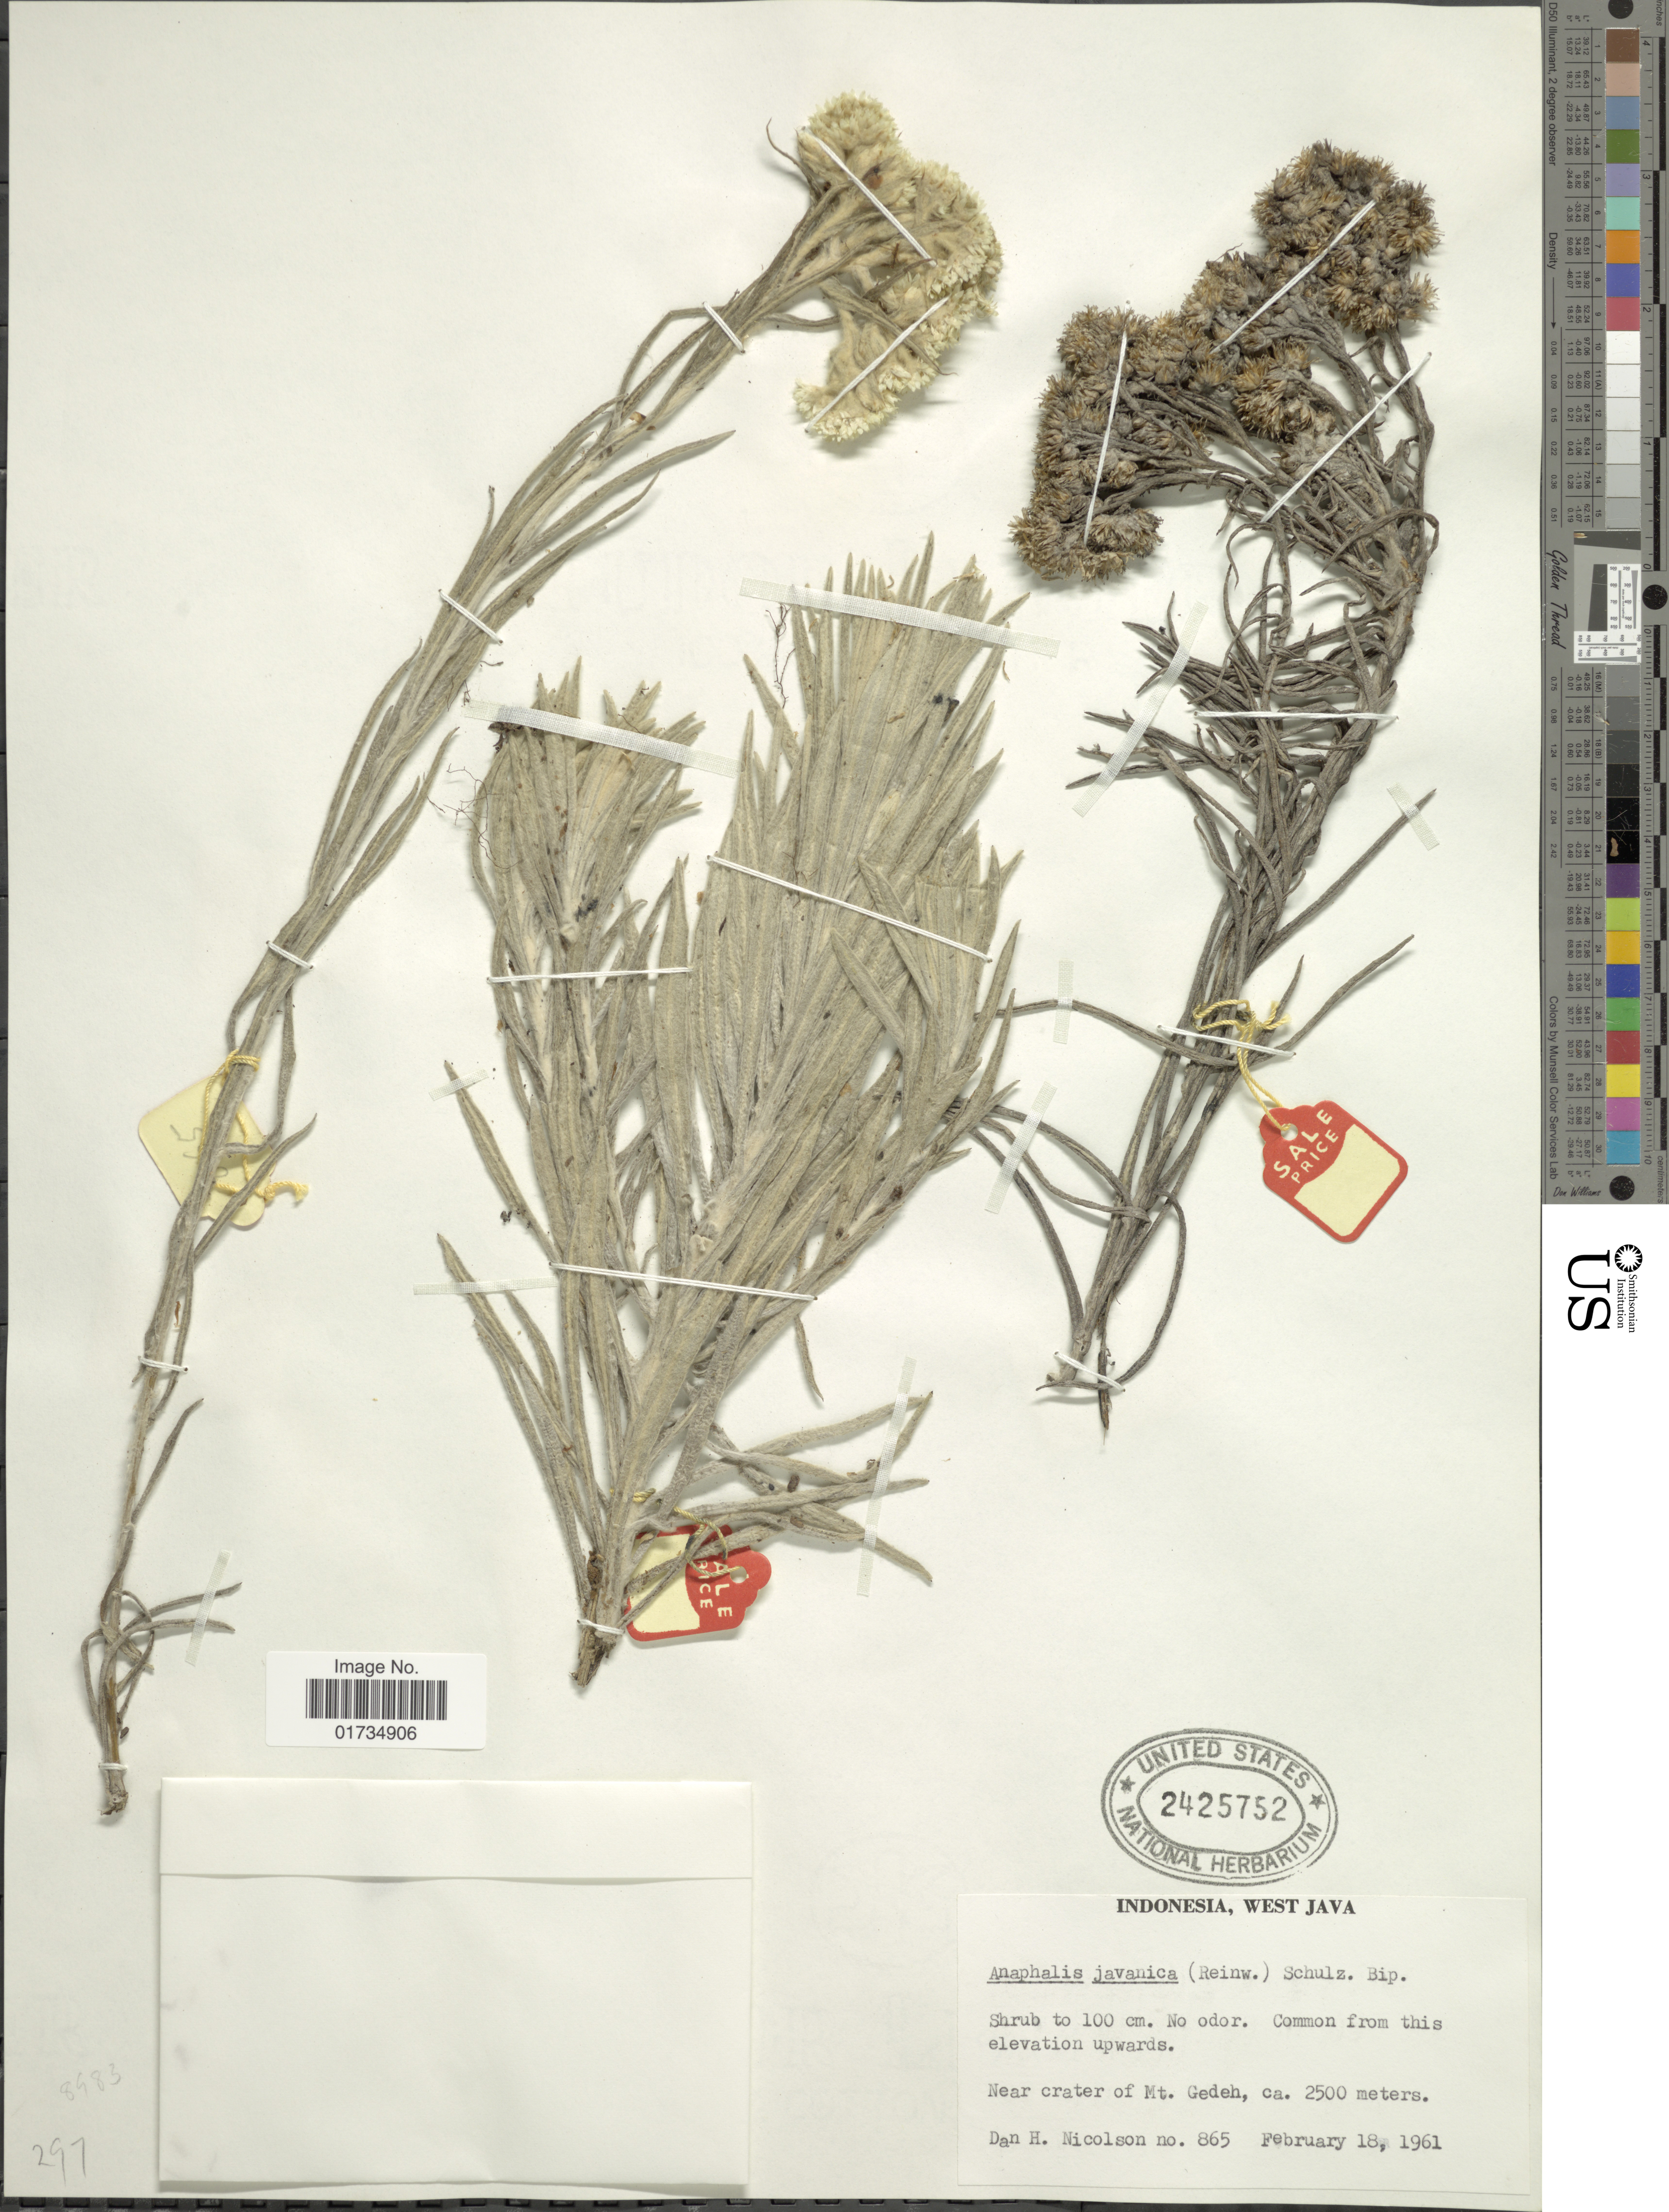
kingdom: Plantae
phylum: Tracheophyta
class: Magnoliopsida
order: Asterales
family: Asteraceae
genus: Anaphalis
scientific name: Anaphalis javanica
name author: (Reinw. ex Blume) Sch. Bip.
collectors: D. H. Nicolson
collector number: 865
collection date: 1961-02-18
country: Indonesia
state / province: Java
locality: Indonesia, West Java. Near crater of Mt. Gedeh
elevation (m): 2500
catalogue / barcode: US 2425752